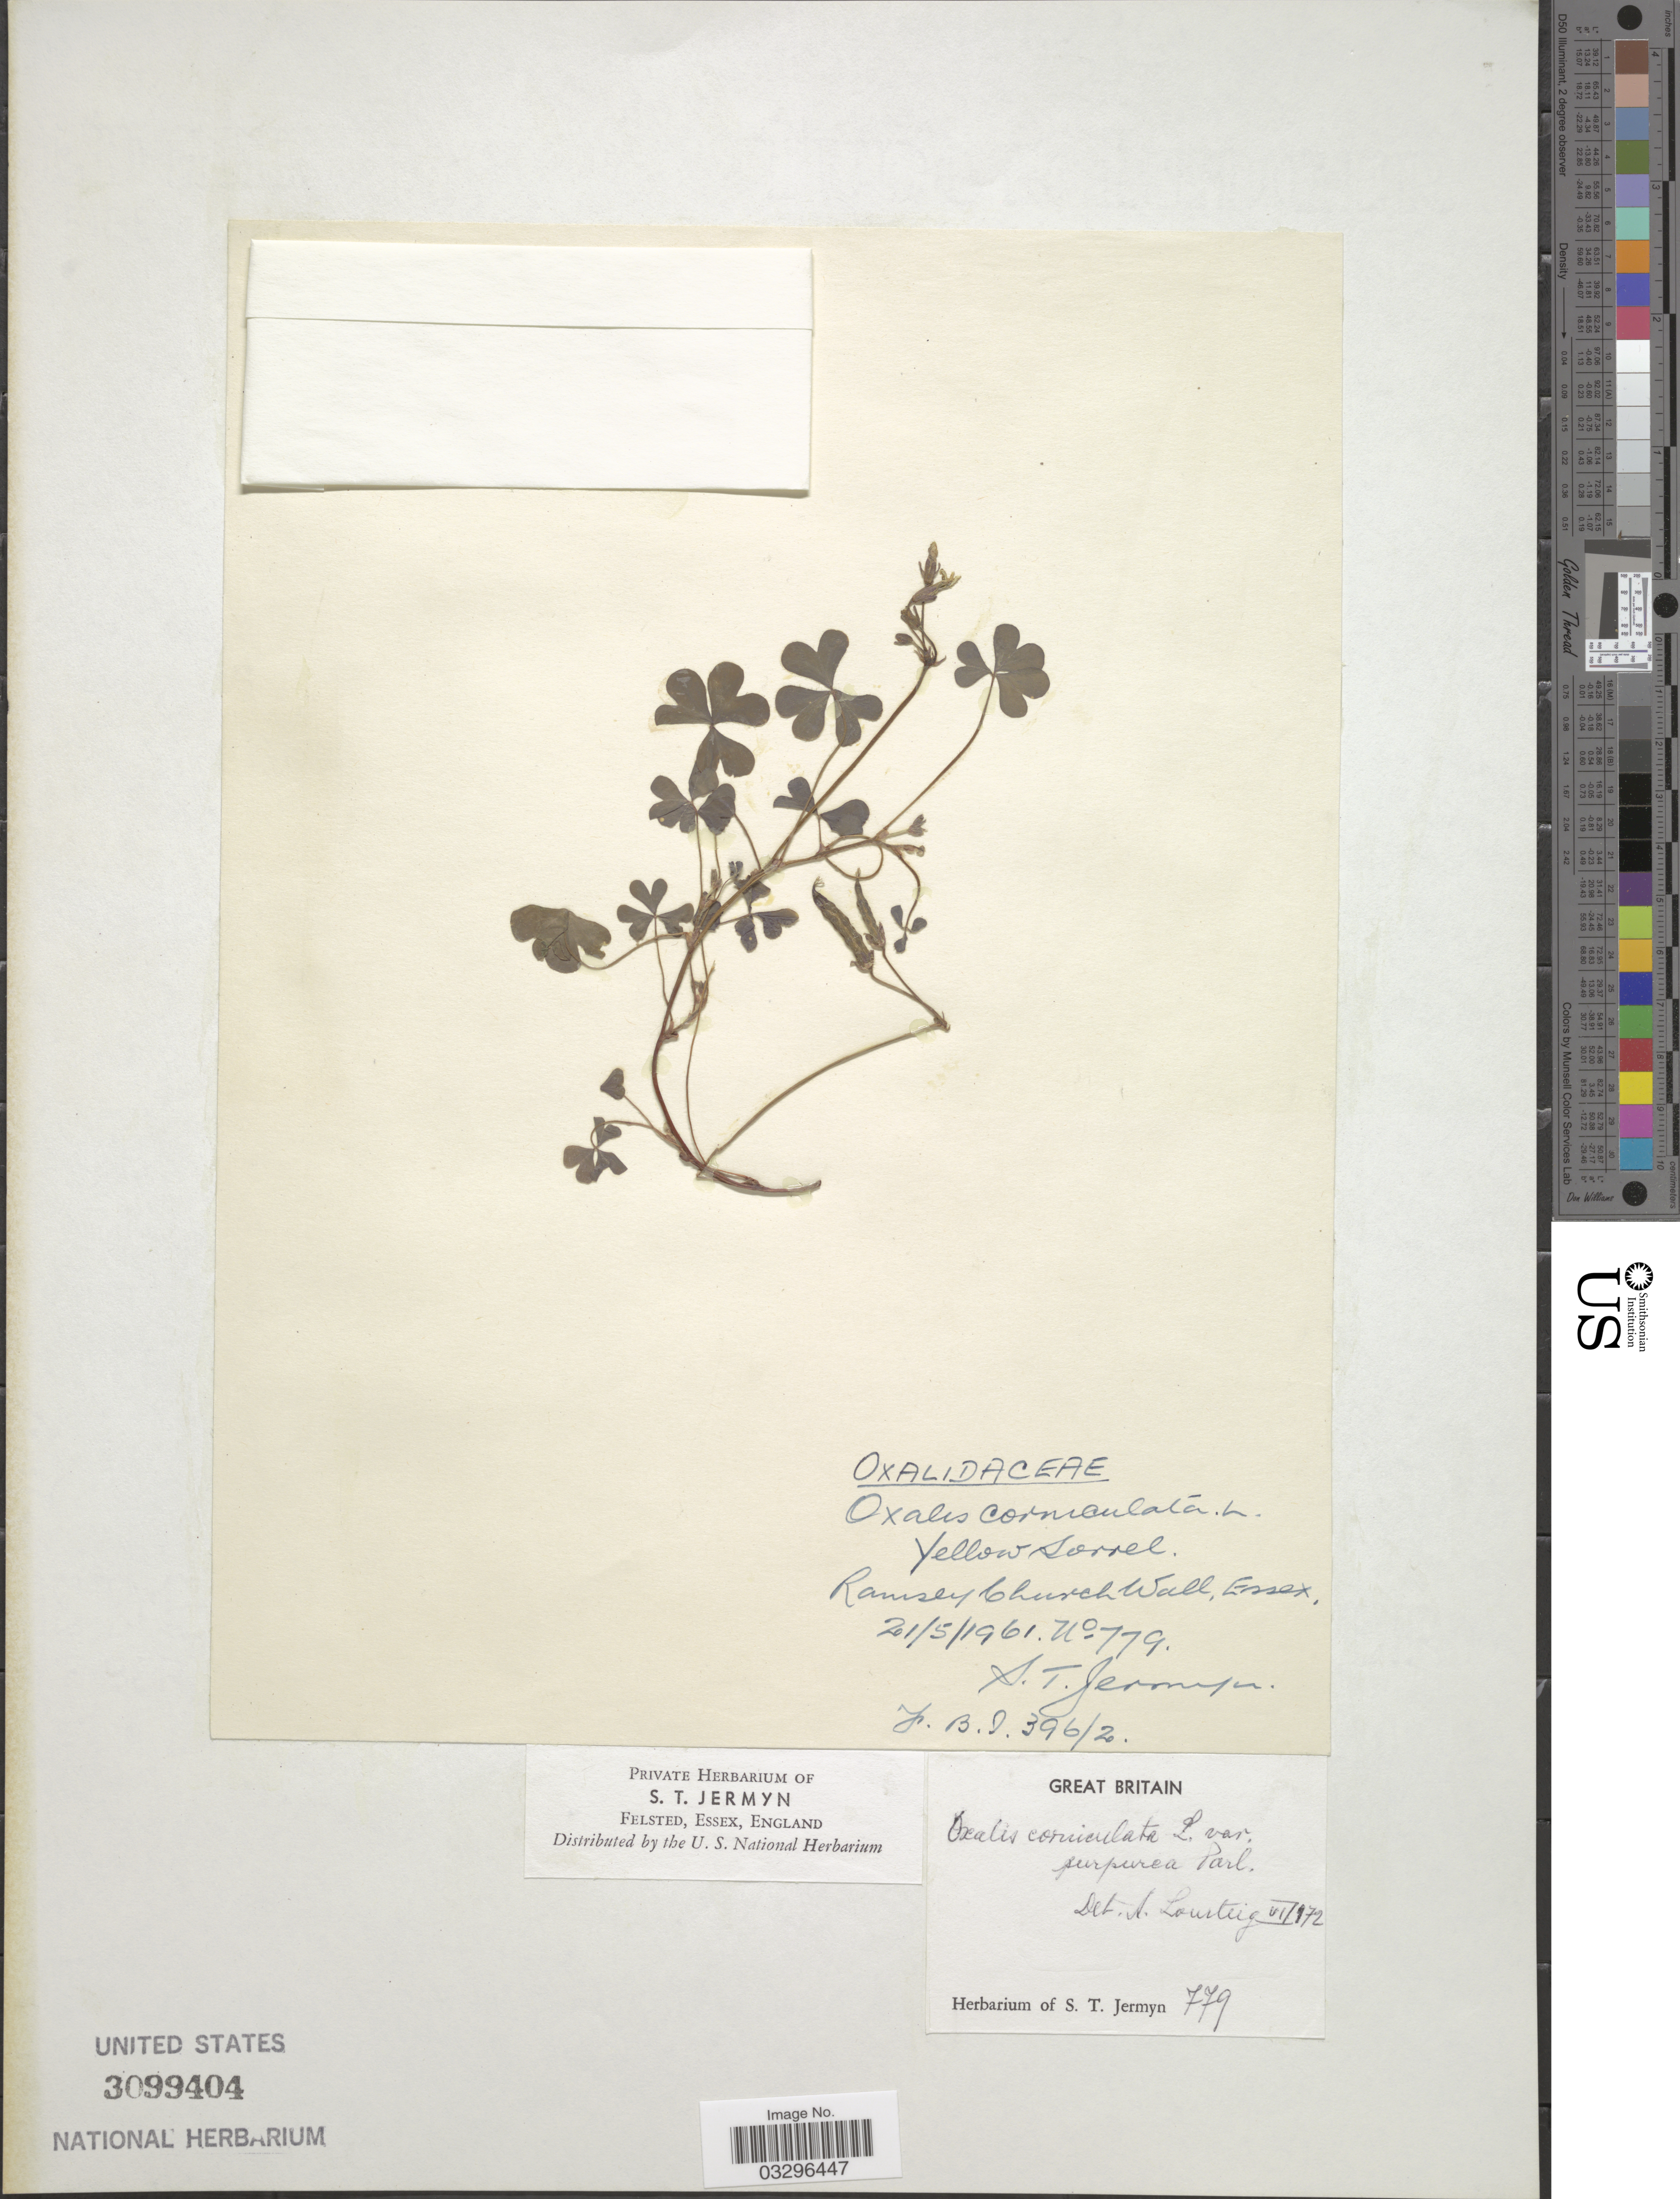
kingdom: Plantae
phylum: Tracheophyta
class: Magnoliopsida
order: Oxalidales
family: Oxalidaceae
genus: Oxalis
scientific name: Oxalis corniculata var. atropurpurea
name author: Planch.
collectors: S. Jermyn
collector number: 779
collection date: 1961-05-21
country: United Kingdom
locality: Ramsey Church Wall, Essex Great Britain.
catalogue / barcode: US 3099404